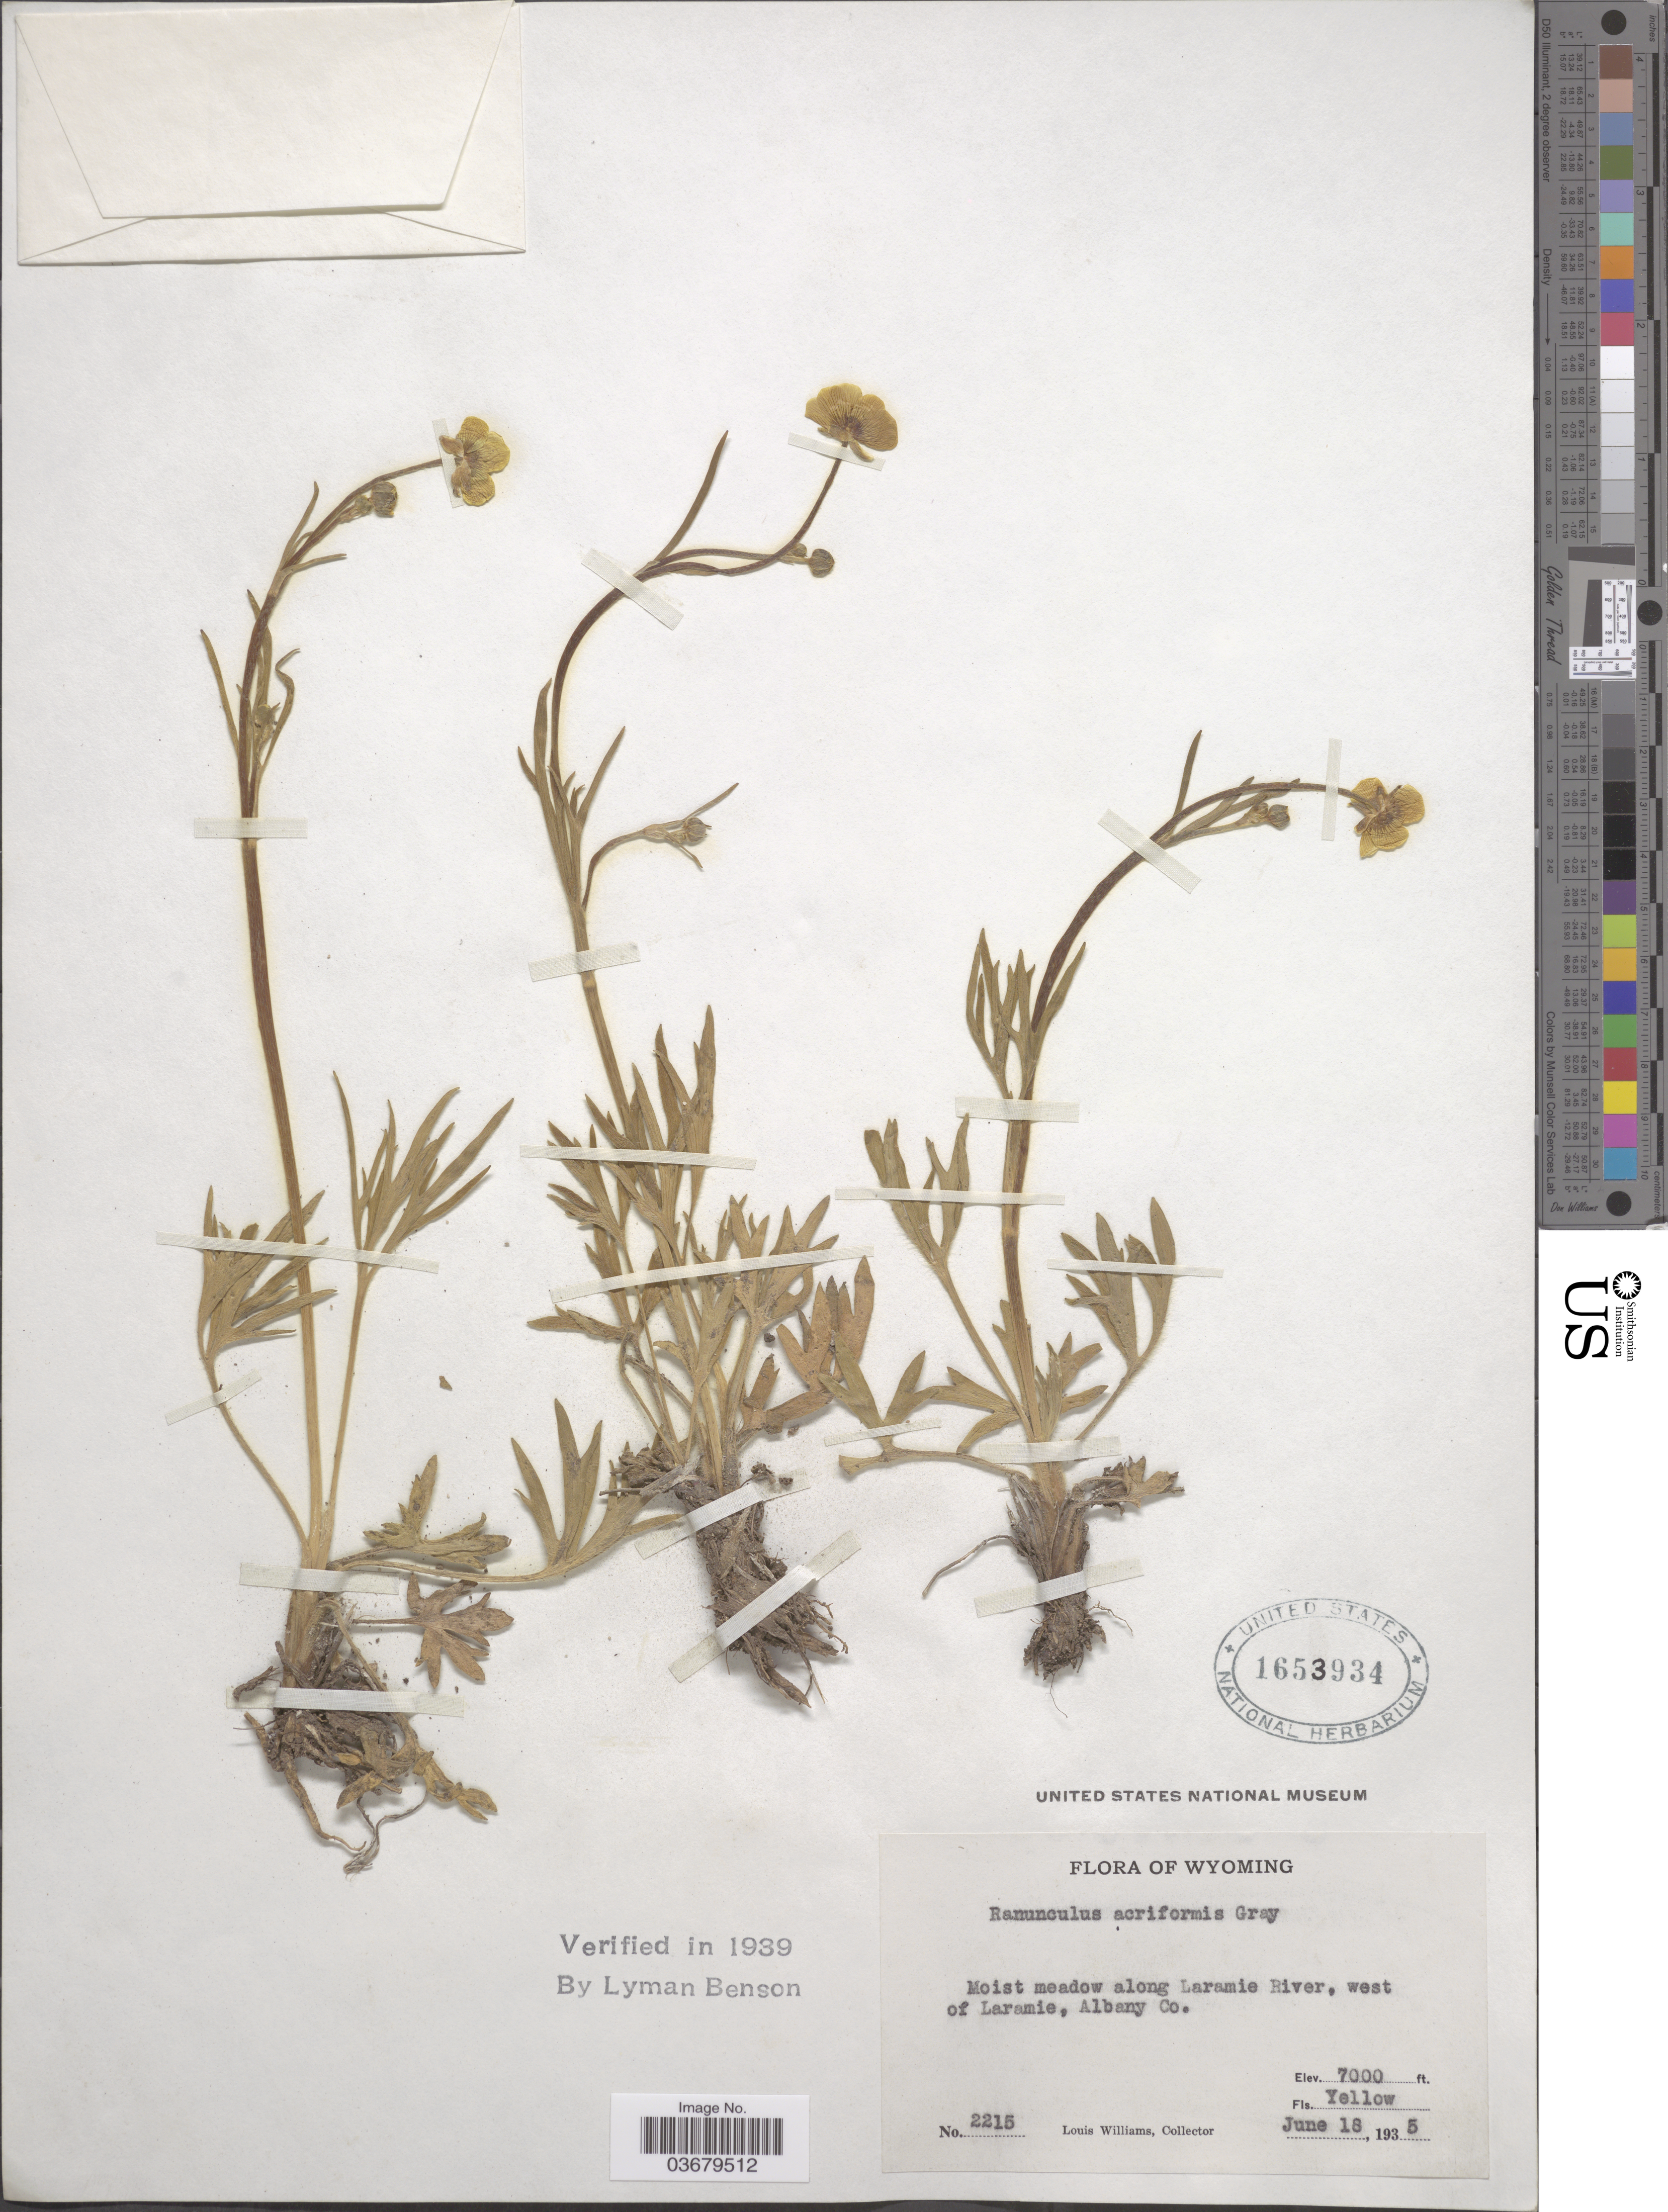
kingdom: Plantae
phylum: Tracheophyta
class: Magnoliopsida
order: Ranunculales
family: Ranunculaceae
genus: Ranunculus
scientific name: Ranunculus acriformis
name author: A. Gray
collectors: L. G. Williams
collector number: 2215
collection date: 1935-06-18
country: United States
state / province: Wyoming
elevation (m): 2134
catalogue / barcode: US 1653934